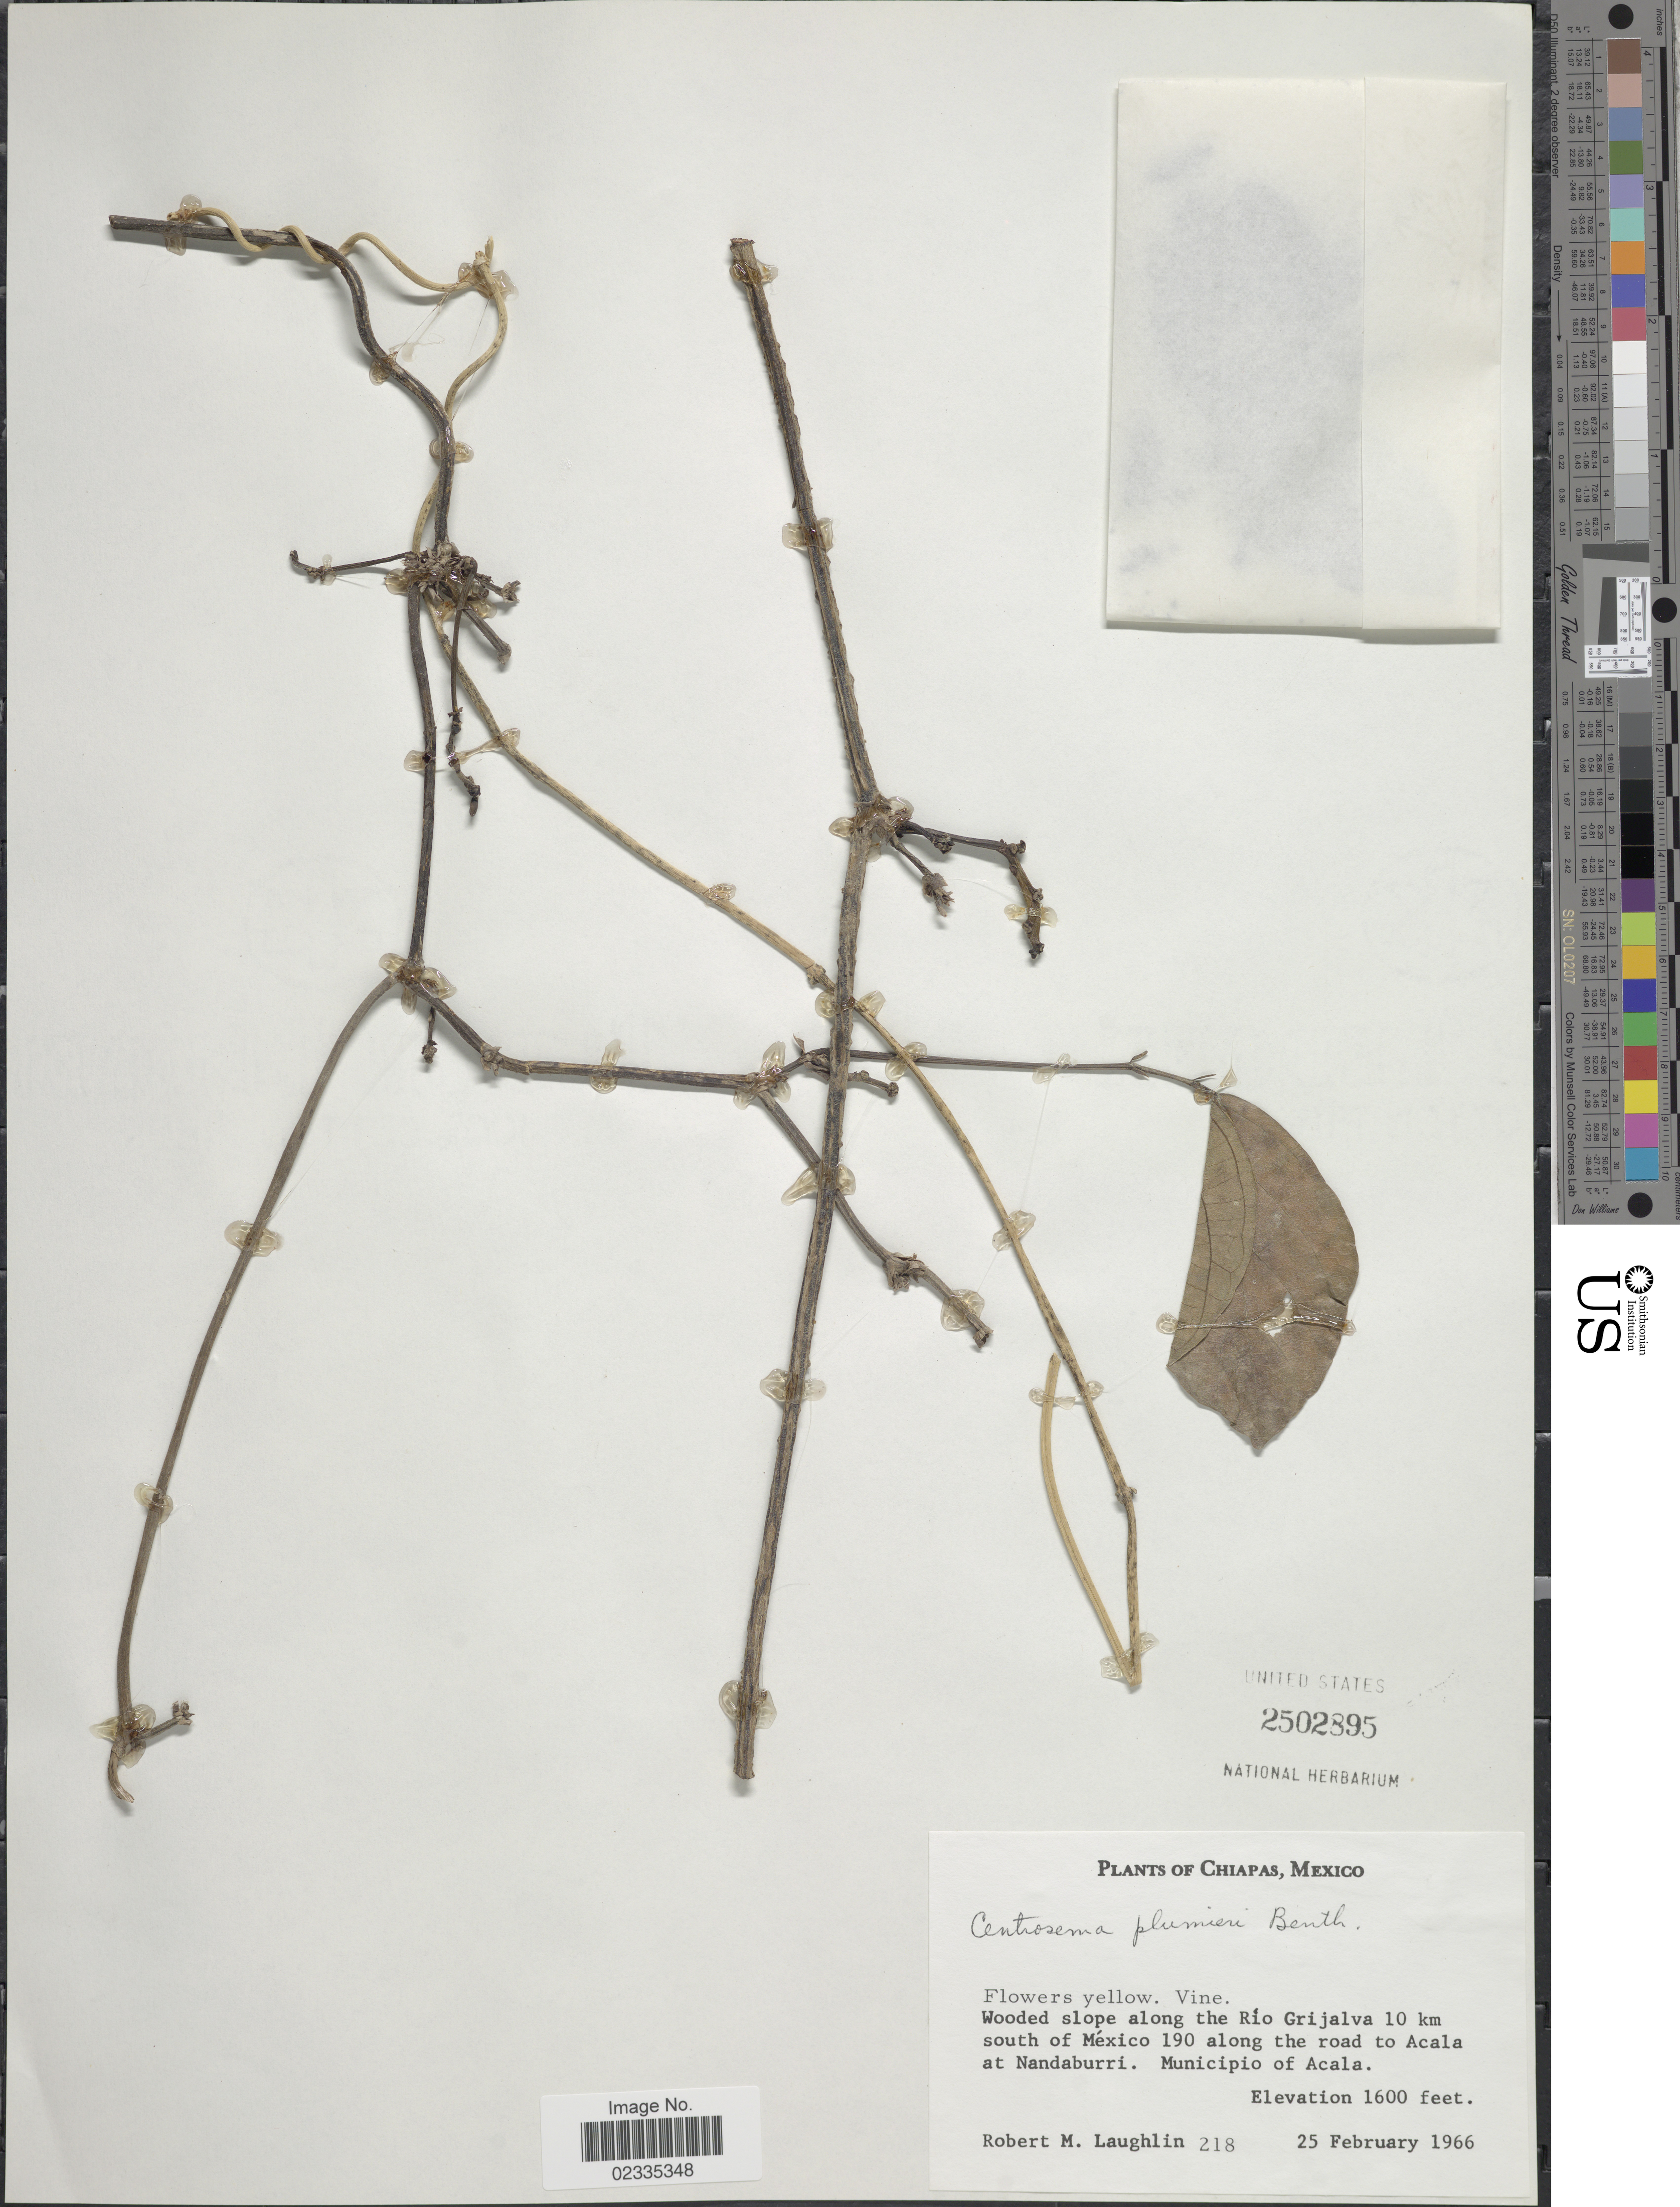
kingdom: Plantae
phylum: Tracheophyta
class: Magnoliopsida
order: Fabales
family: Fabaceae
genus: Centrosema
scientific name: Centrosema plumieri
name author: (Turpin ex Pers.) Benth.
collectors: R. M. Laughlin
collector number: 218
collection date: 1966-02-25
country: Mexico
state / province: Chiapas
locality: Wooded slope along the Rio Grijalva 10 km south of Mexico 190 along the road to Acala at Nandaburri. Municipio of Acala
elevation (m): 488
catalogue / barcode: US 2502895